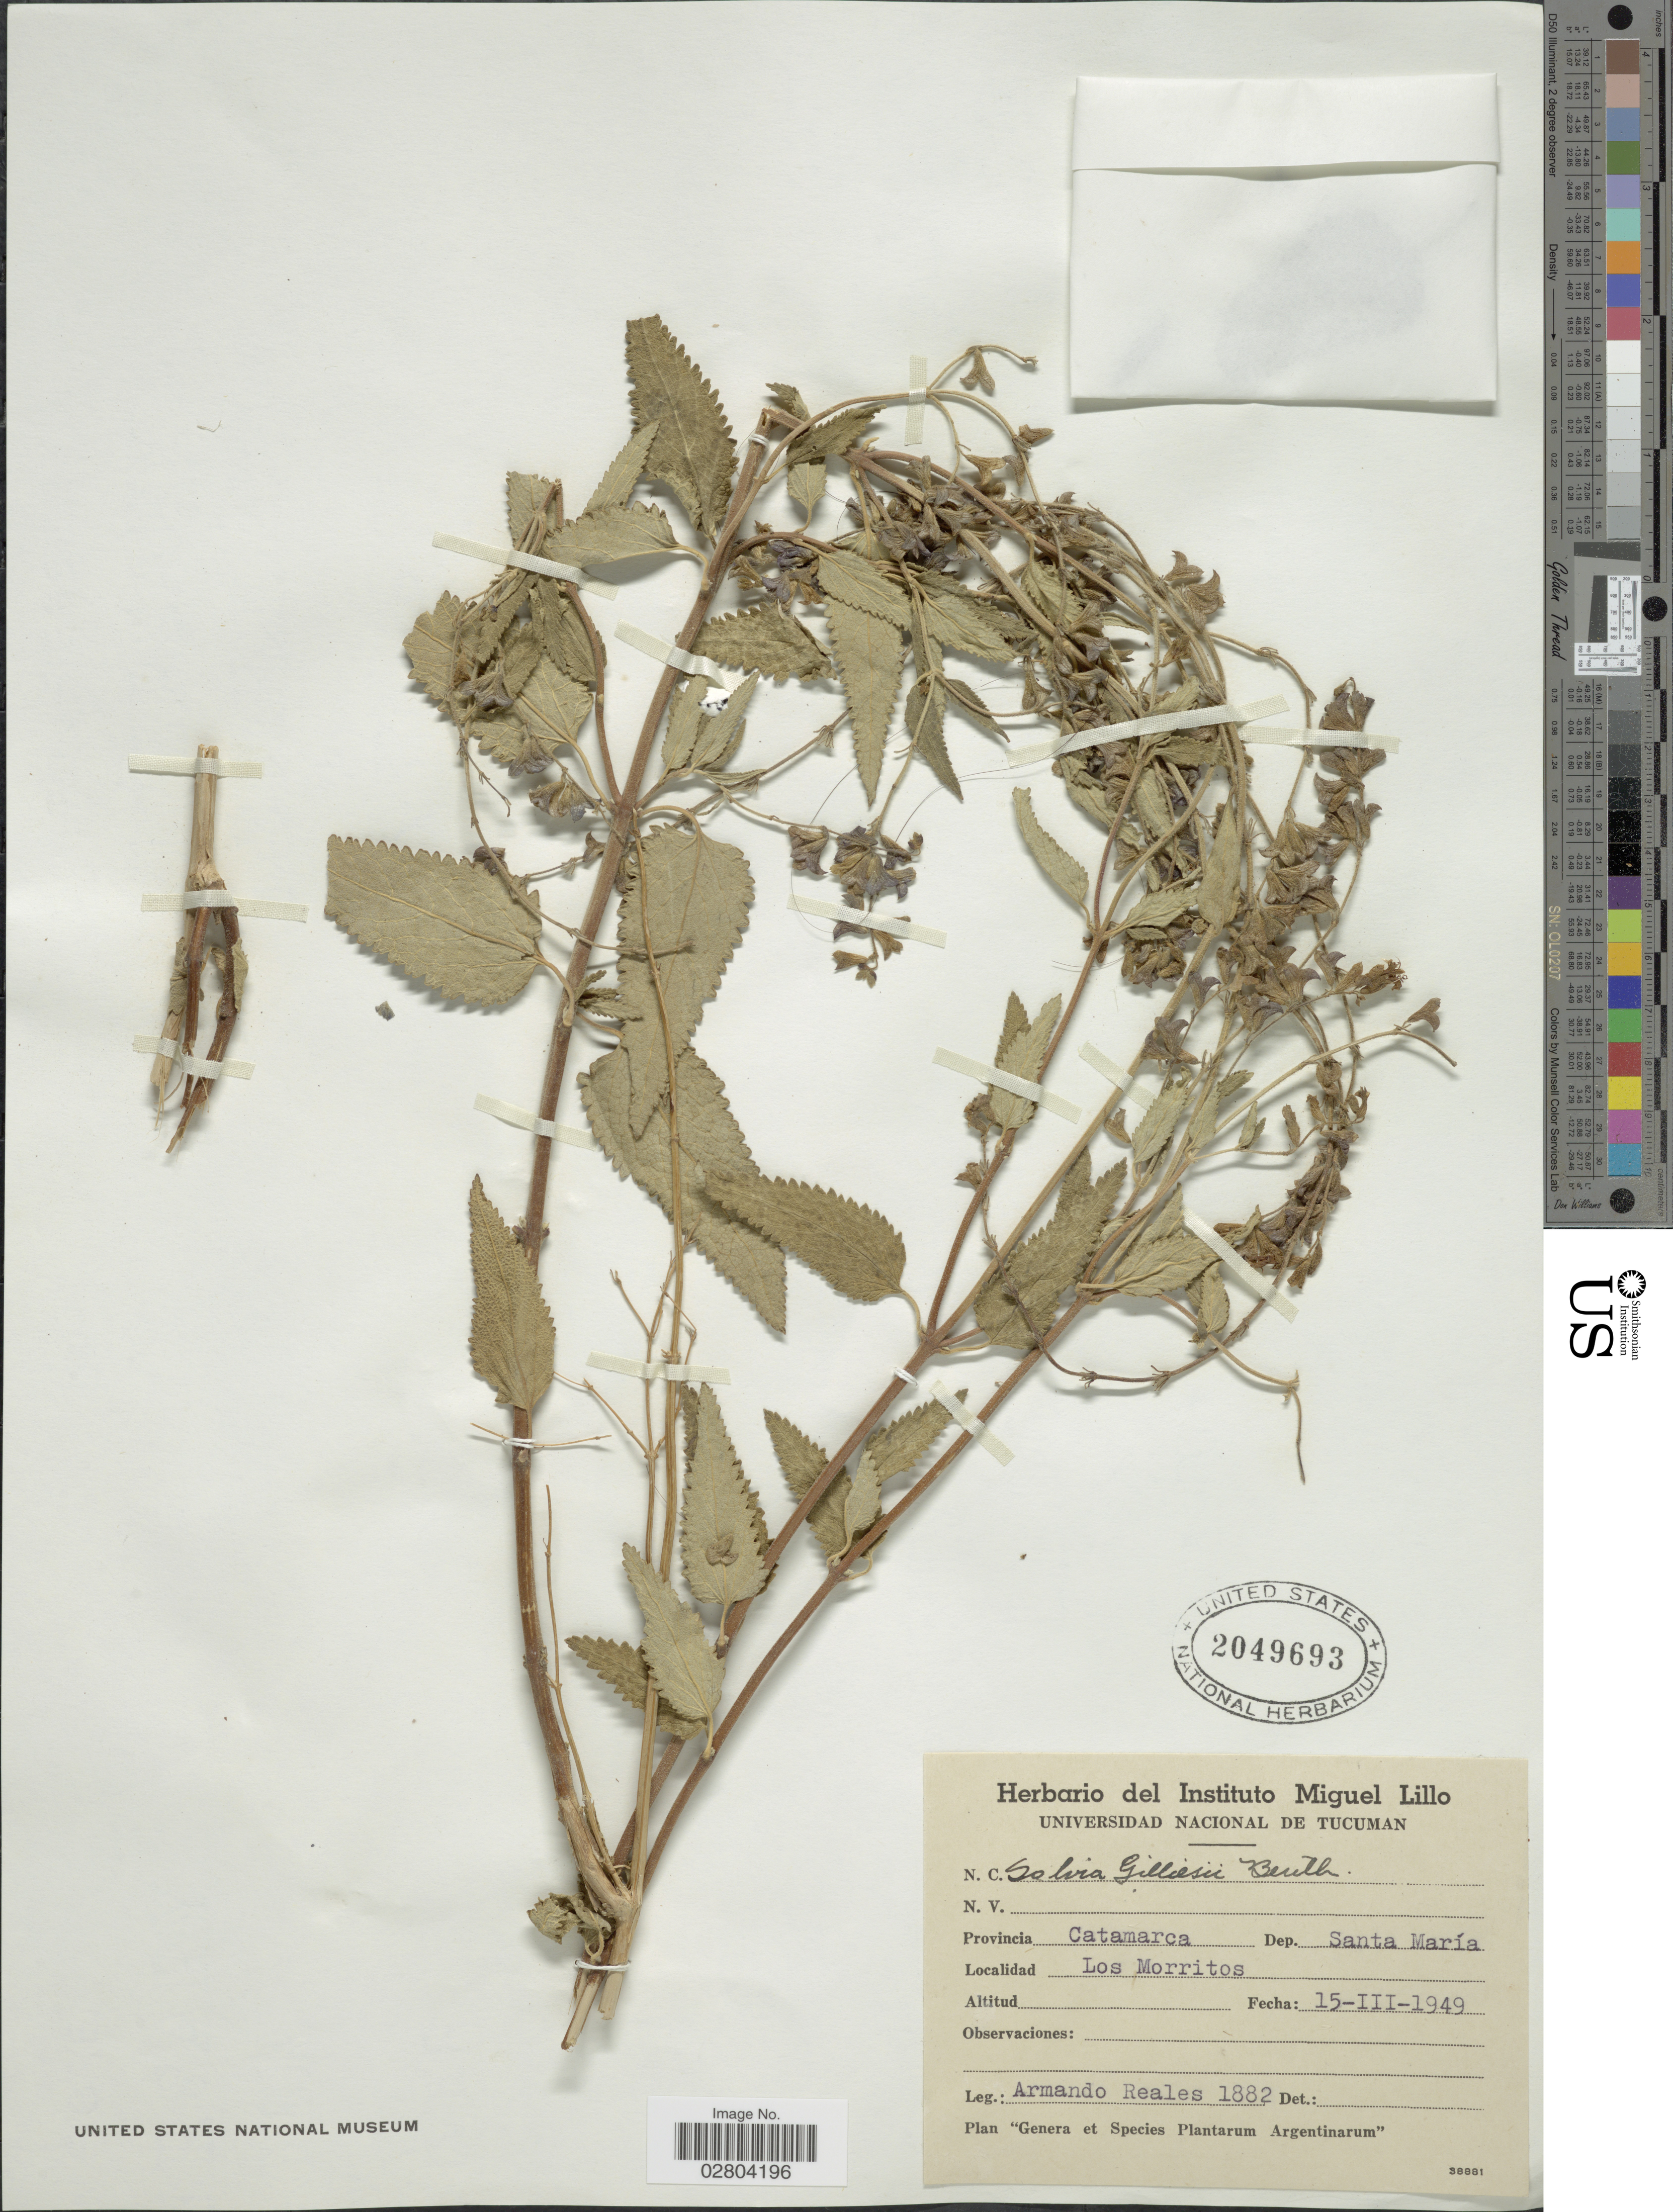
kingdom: Plantae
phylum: Tracheophyta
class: Magnoliopsida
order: Lamiales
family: Lamiaceae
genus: Salvia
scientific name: Salvia cuspidata subsp. gilliesii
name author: (Benth.) J.R.I. Wood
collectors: A. Reales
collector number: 1882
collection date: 1949-03-15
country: Argentina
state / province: Catamarca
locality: Dep. Santa María. Los Morritos.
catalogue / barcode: US 2049693